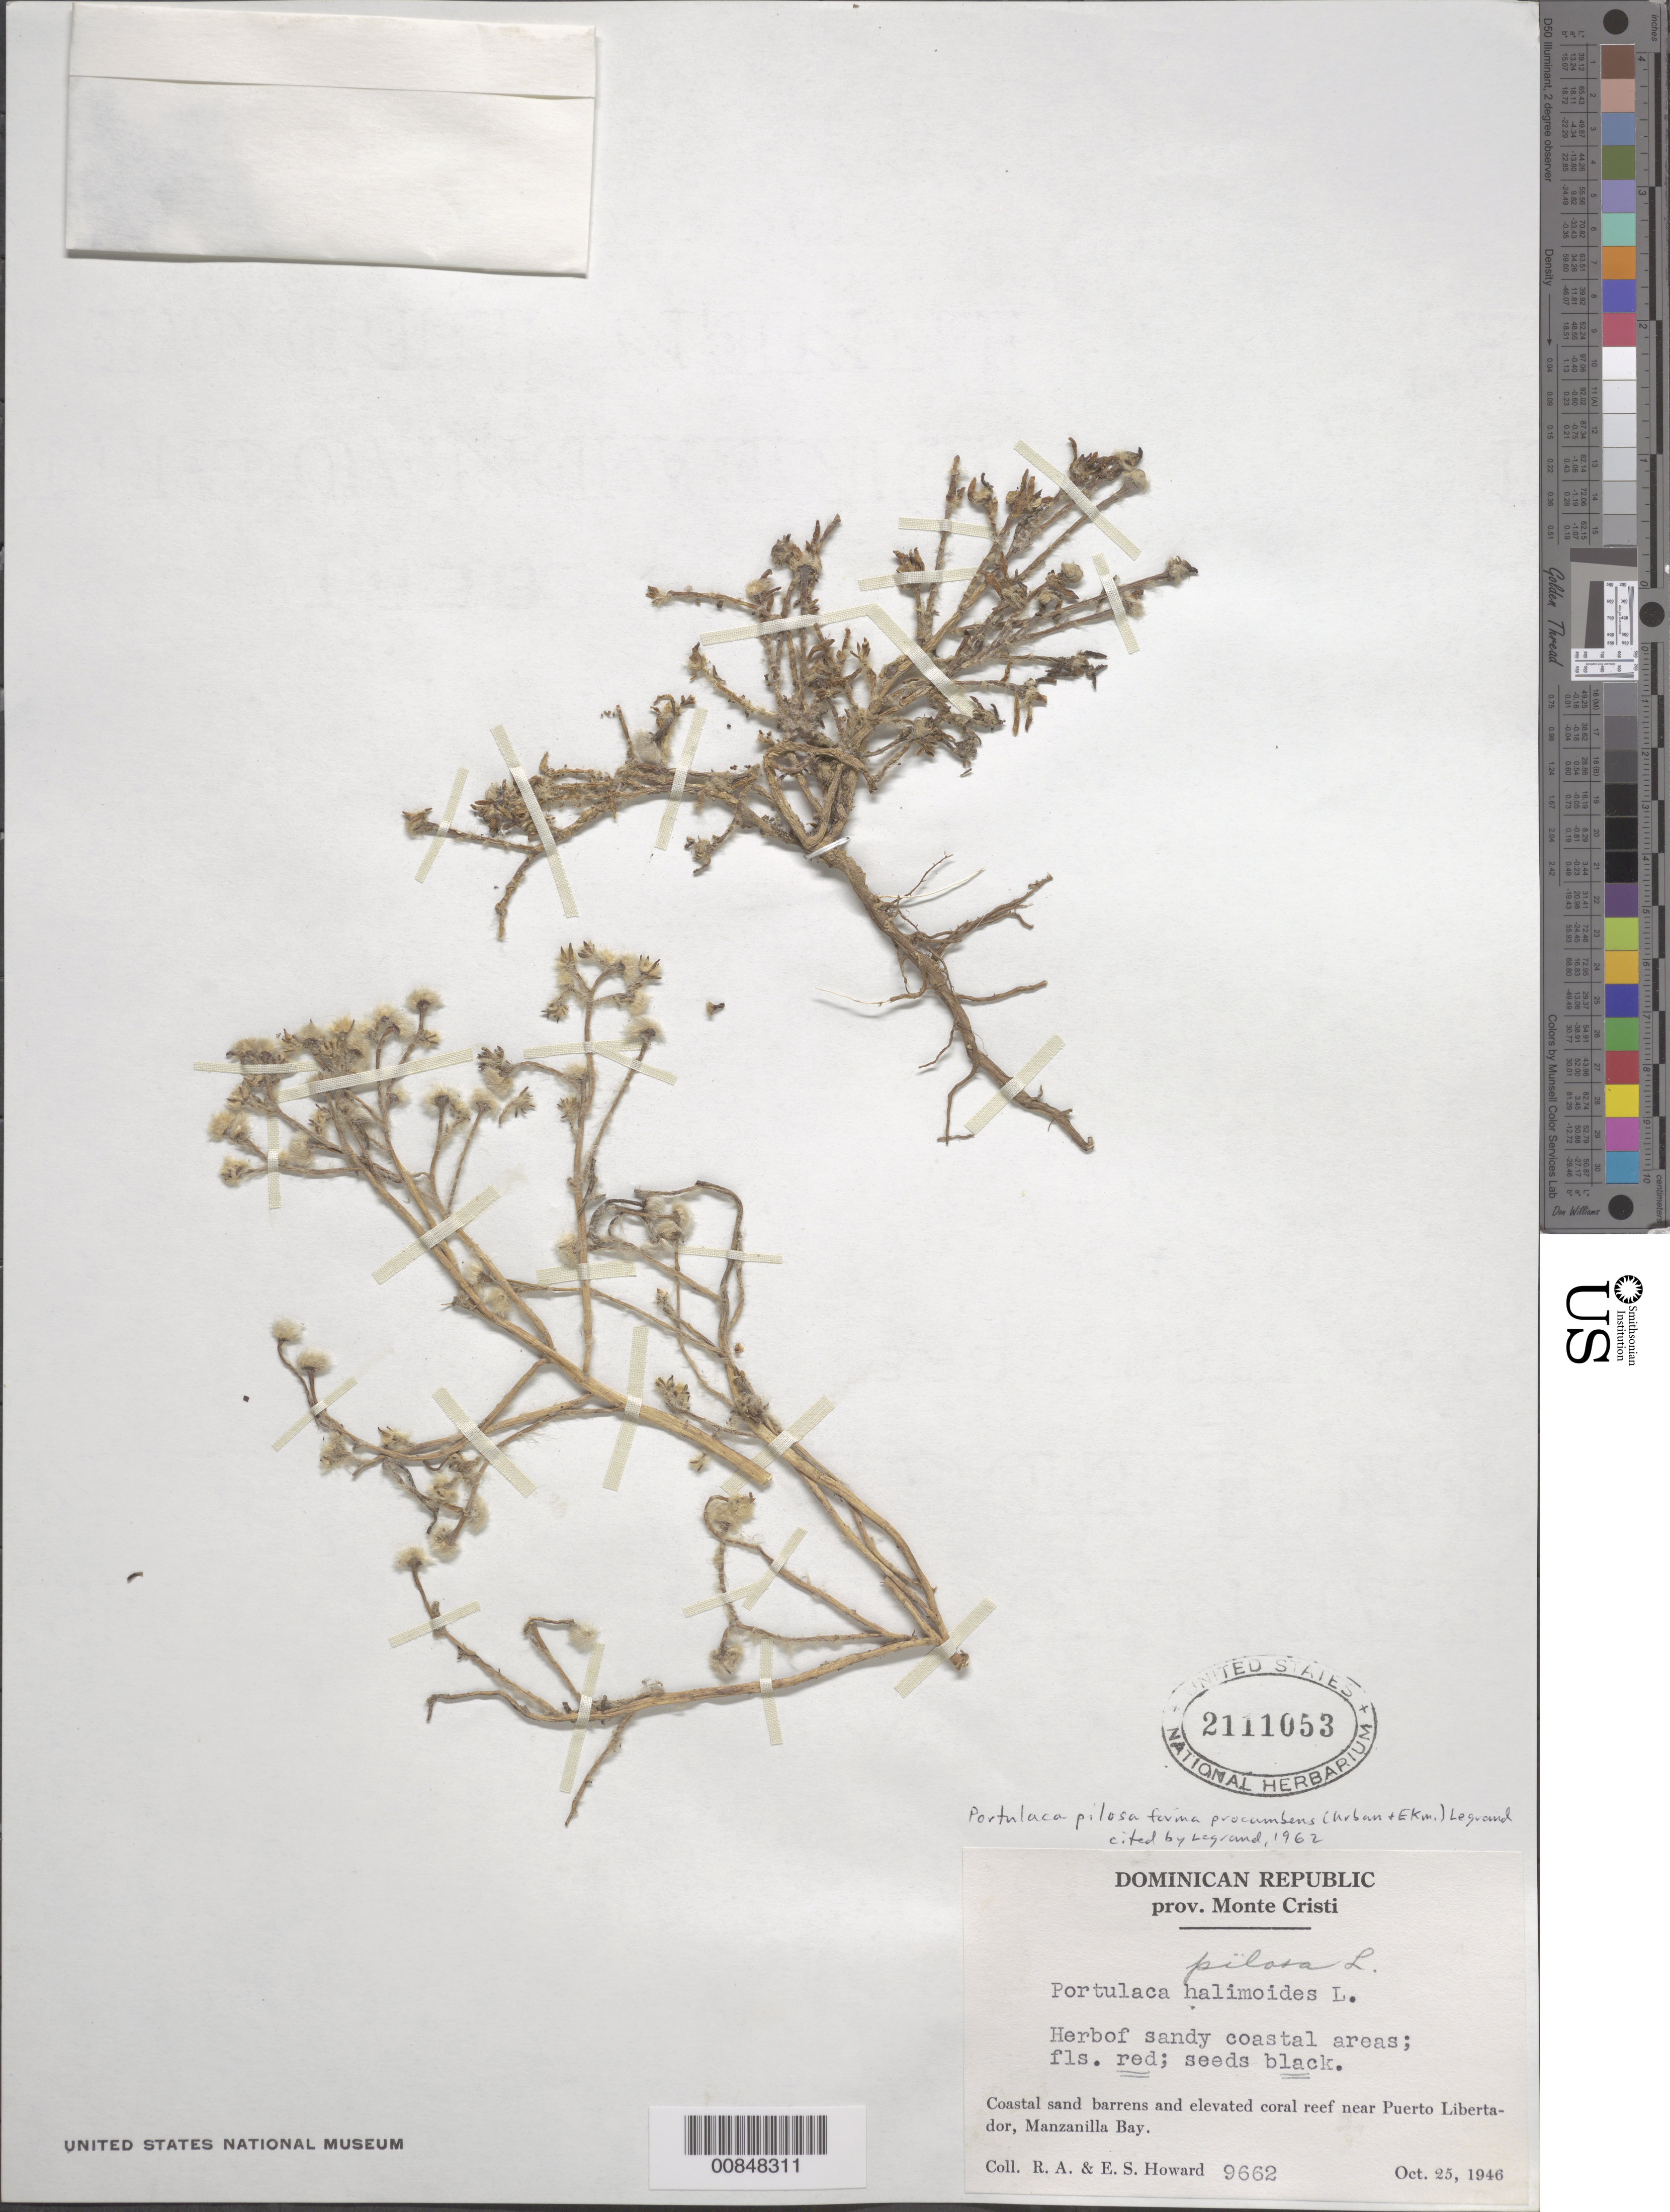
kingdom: Plantae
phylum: Tracheophyta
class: Magnoliopsida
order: Caryophyllales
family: Portulacaceae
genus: Portulaca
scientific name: Portulaca pilosa f. procumbens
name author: (Urb. & Ekman) D. Legrand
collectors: R. A. Howard & E. S. Howard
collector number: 9662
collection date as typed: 25 Oct 1946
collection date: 1946-10-25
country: Dominican Republic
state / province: Monte Cristi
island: Hispaniola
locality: Near Puerto Libertador, Manzanilla Bay.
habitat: Coastal sand barrens and elevated coral reef.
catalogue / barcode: US 2111053